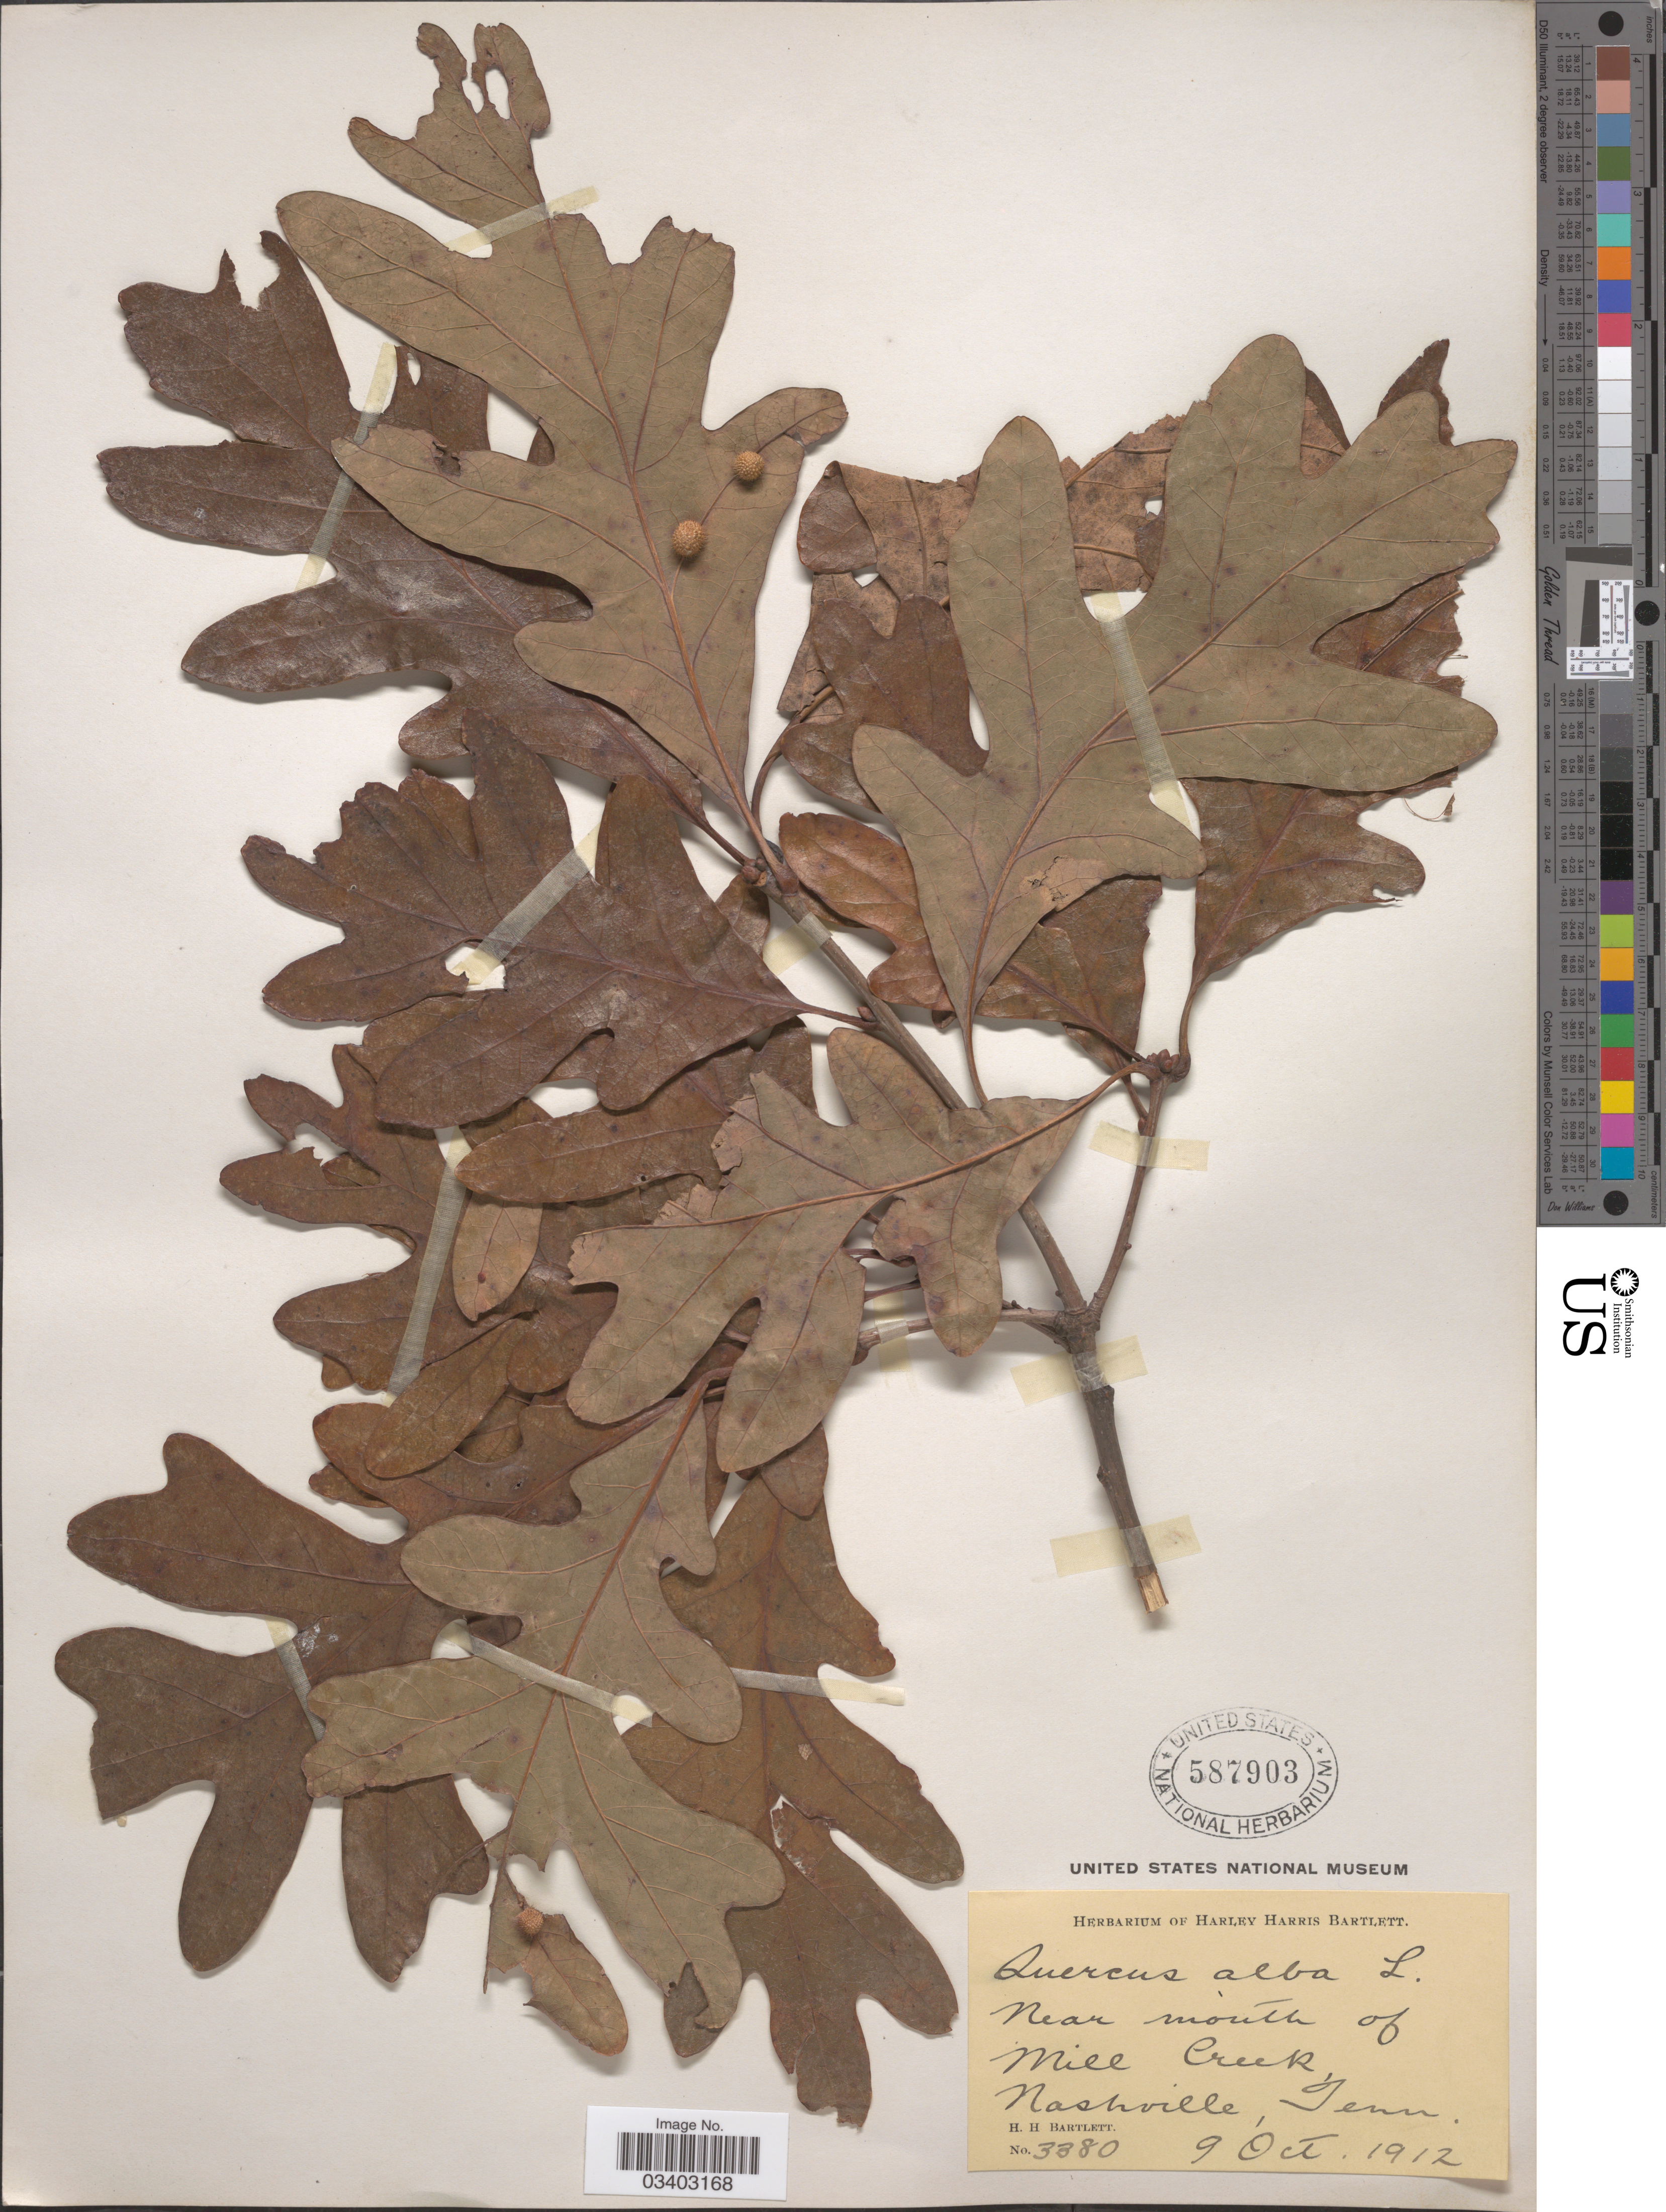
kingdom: Plantae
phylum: Tracheophyta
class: Magnoliopsida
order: Fagales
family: Fagaceae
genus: Quercus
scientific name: Quercus alba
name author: L.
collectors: H. H. Bartlett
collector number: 3380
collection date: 1912-10-09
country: United States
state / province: Tennessee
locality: Near mouth of Mill Creek, Nashville.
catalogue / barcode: US 587903